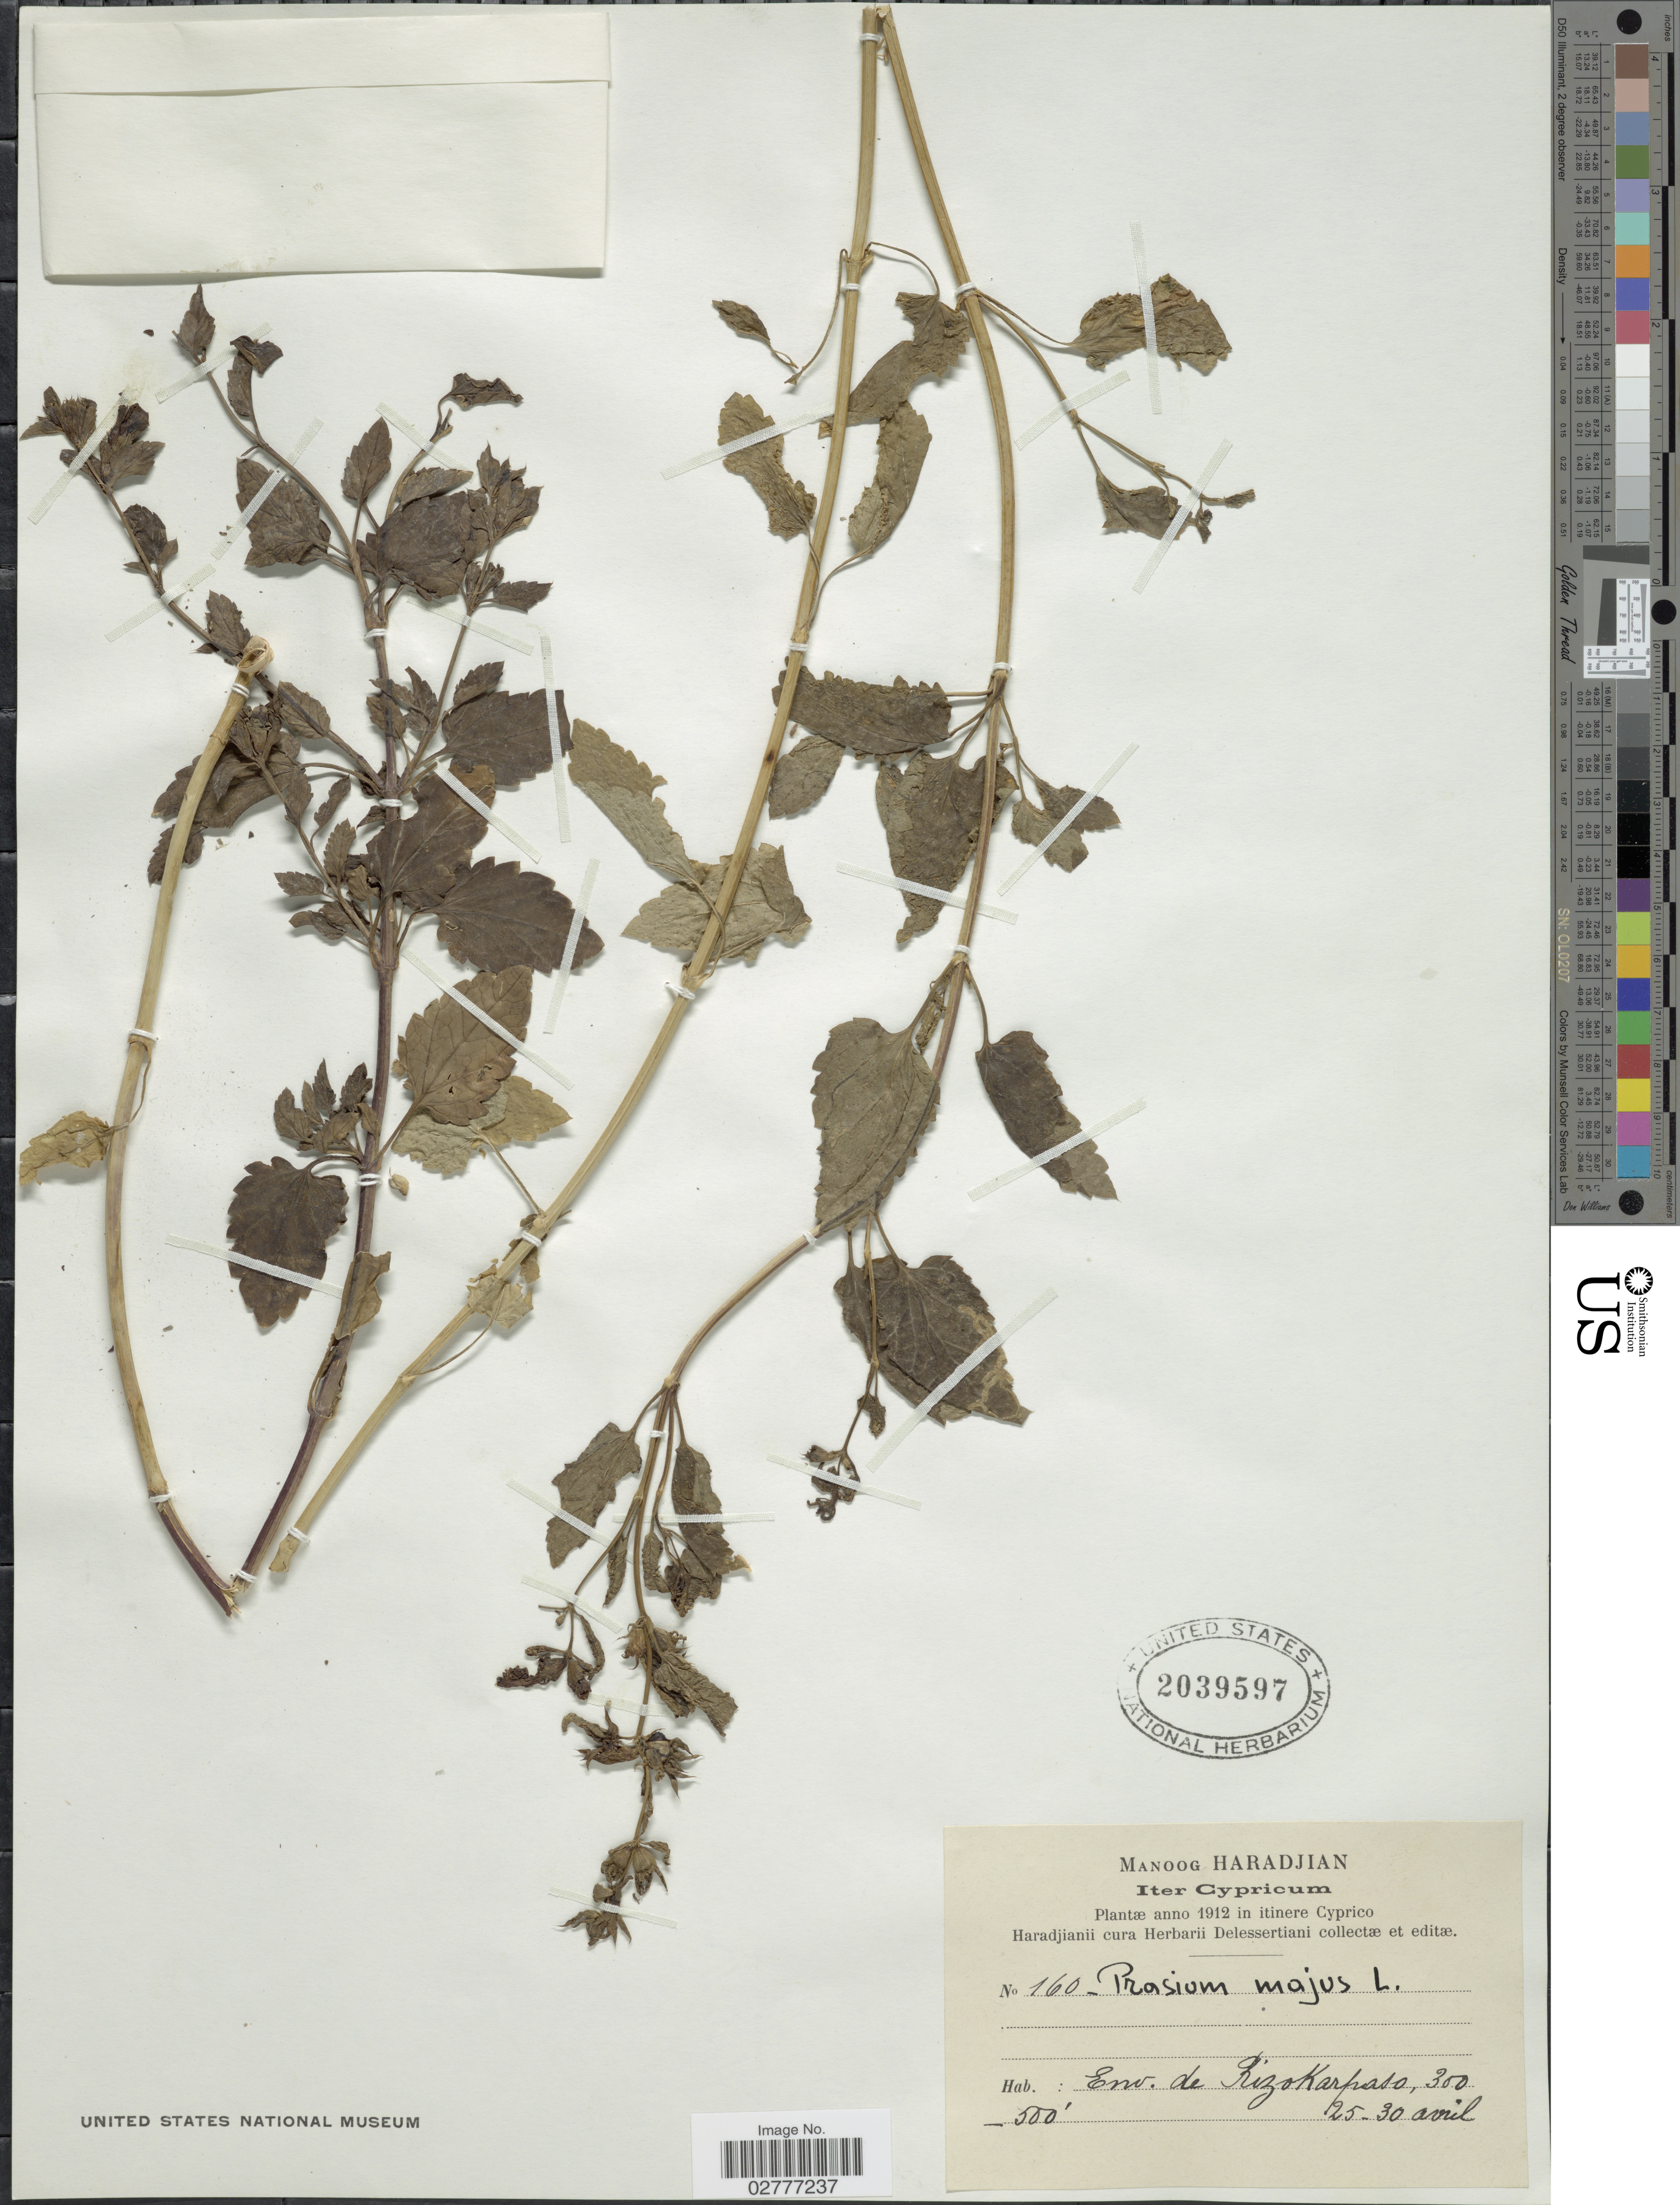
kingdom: Plantae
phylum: Tracheophyta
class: Magnoliopsida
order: Lamiales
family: Lamiaceae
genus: Prasium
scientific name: Prasium majus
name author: L.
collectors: M. Haradjian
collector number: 160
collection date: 1912-04-25/1912-04-30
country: Cyprus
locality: Env. de RizoKarpaso [interpreted]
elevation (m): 91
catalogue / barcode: US 2039597